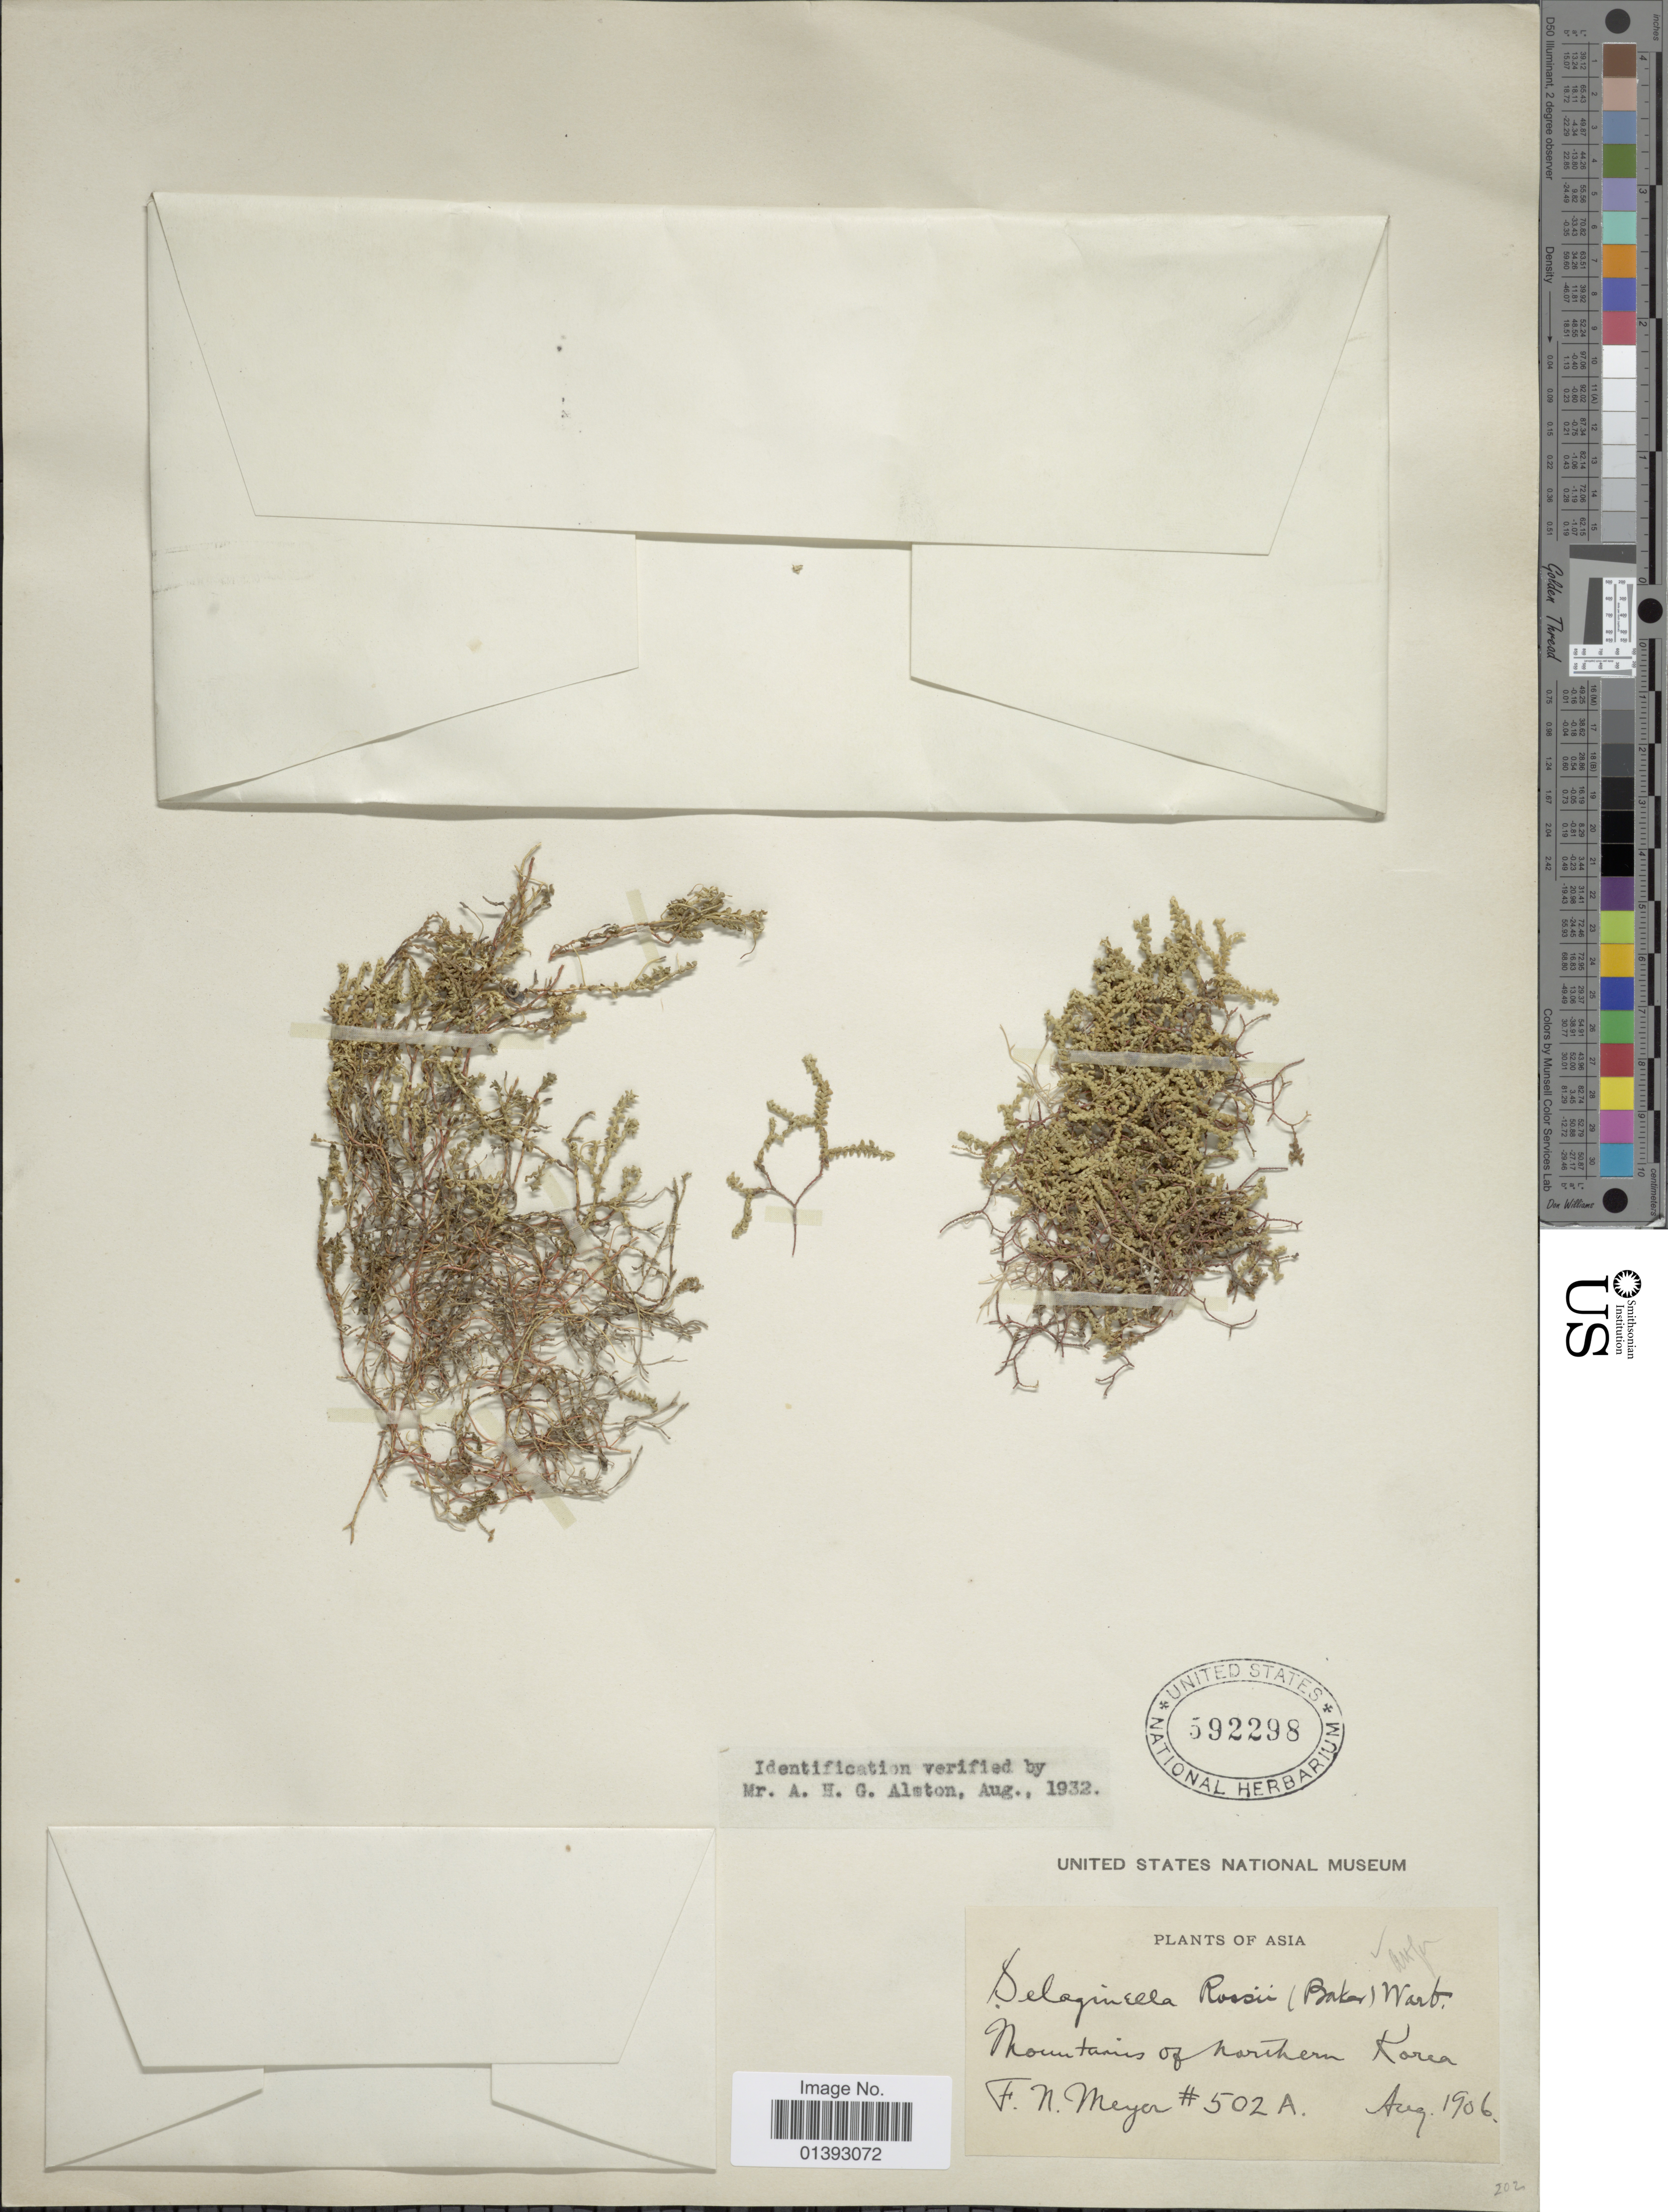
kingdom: Plantae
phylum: Tracheophyta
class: Lycopodiopsida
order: Selaginellales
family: Selaginellaceae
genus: Selaginella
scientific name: Selaginella rossii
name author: (Baker) Warb.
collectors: F. N. Meyer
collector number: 502A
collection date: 1906-08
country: North Korea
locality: Asia, Mountains of Northern Korea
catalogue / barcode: US 592298